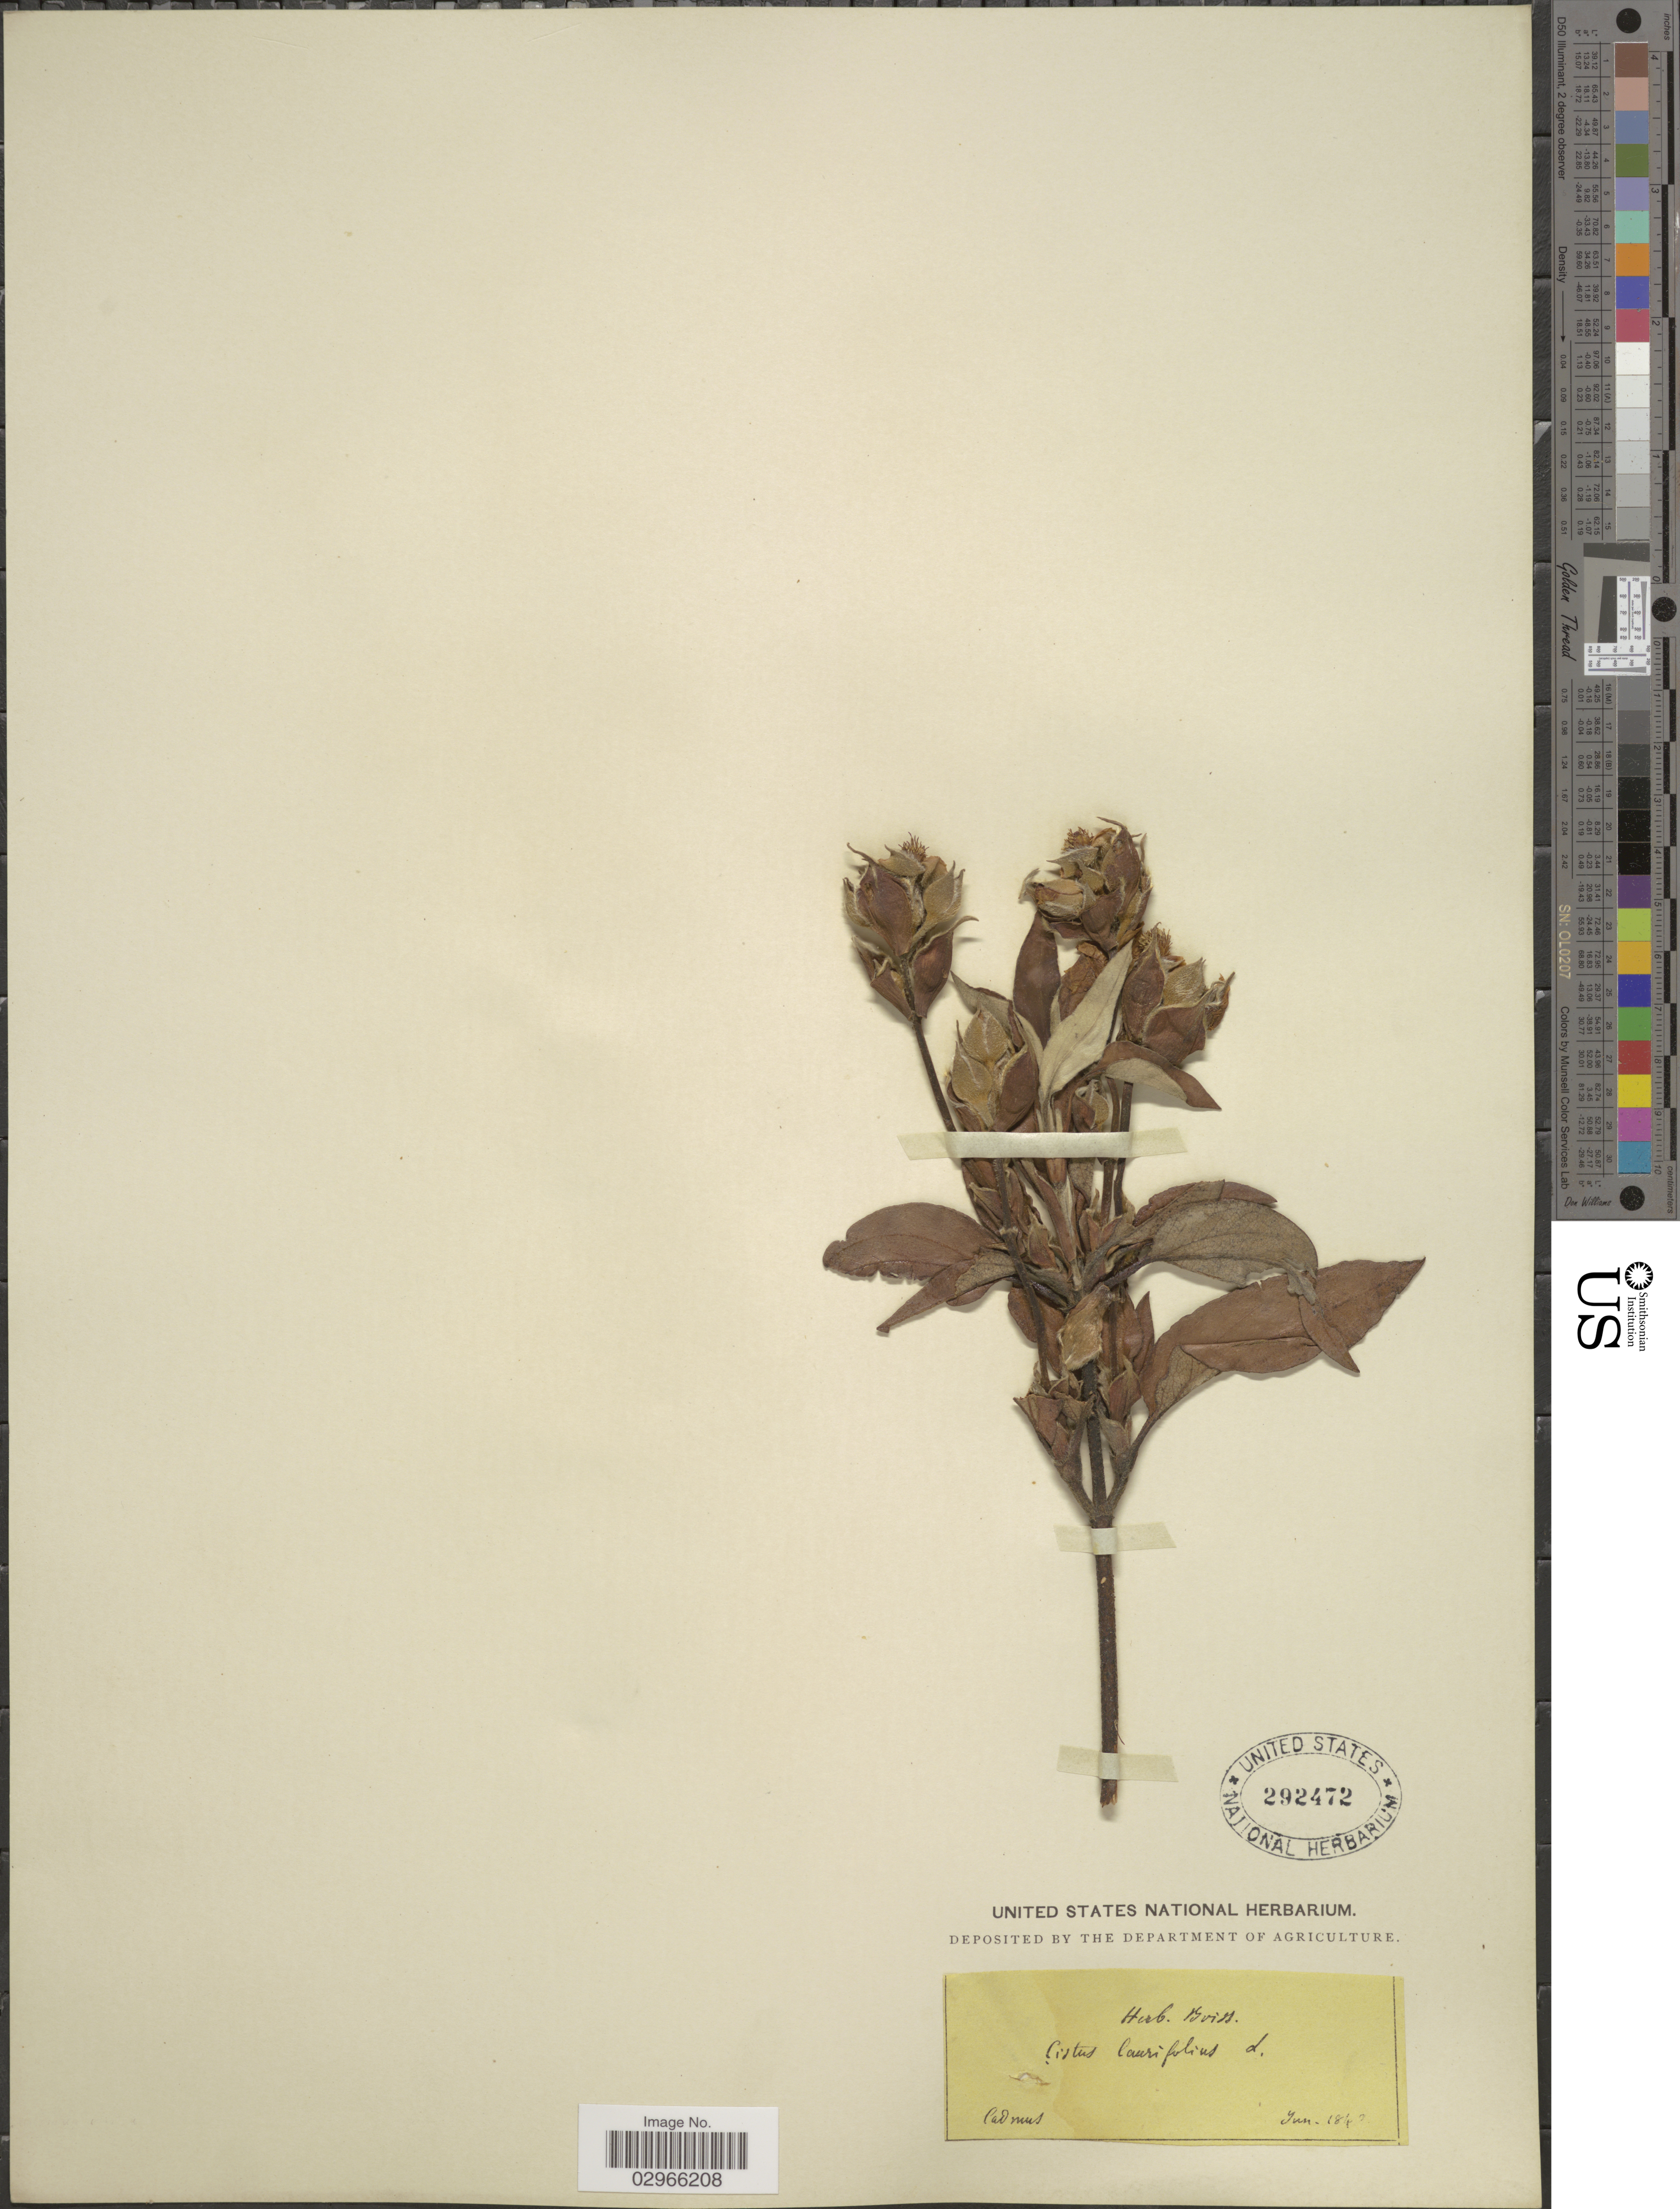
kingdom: Plantae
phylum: Tracheophyta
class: Magnoliopsida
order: Malvales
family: Cistaceae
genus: Cistus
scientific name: Cistus laurifolius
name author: L.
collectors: Ex herb. Boiss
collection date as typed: Jun 184?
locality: Cadmus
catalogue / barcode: US 292472